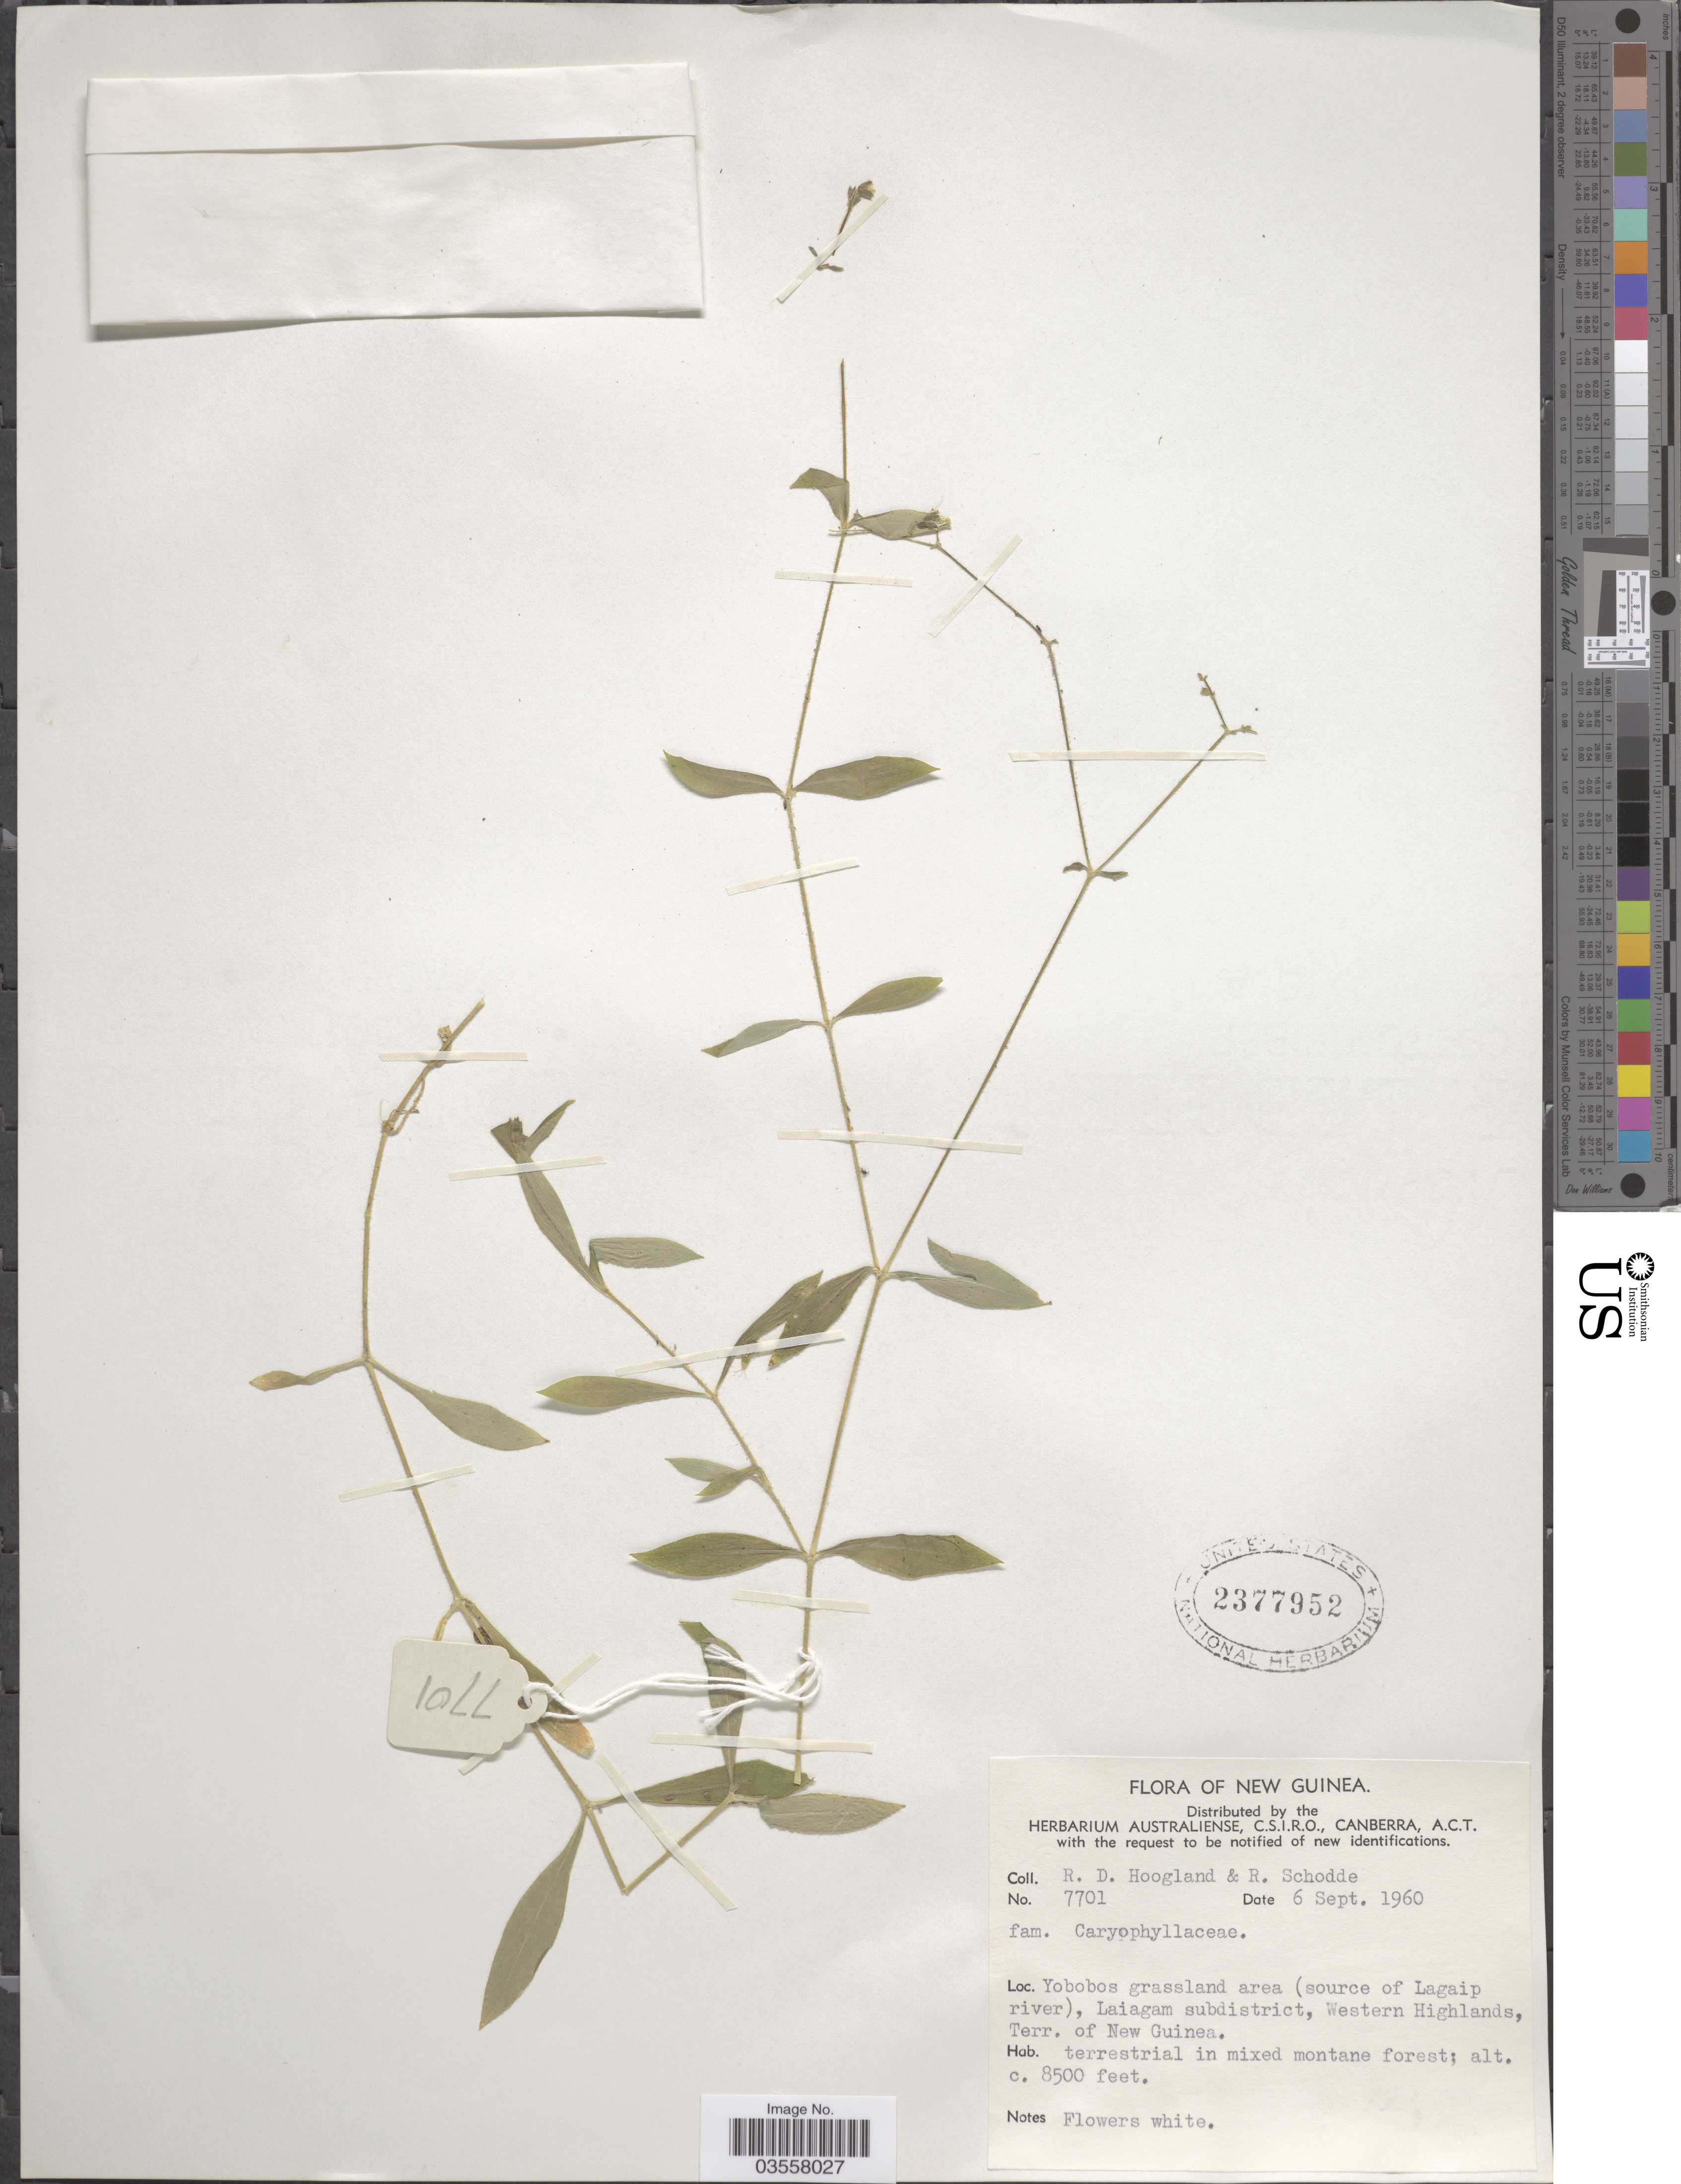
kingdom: Plantae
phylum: Tracheophyta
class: Magnoliopsida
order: Caryophyllales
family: Caryophyllaceae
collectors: R. D. Hoogland & R. Schodde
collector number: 7701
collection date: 1960-09-06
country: Papua New Guinea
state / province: Western Highlands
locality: New Guinea. Yobobos grassland area (source of Lagaip river), Laiagam subdistrict, Terr. of New Guinea).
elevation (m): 2591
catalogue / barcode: US 2377952